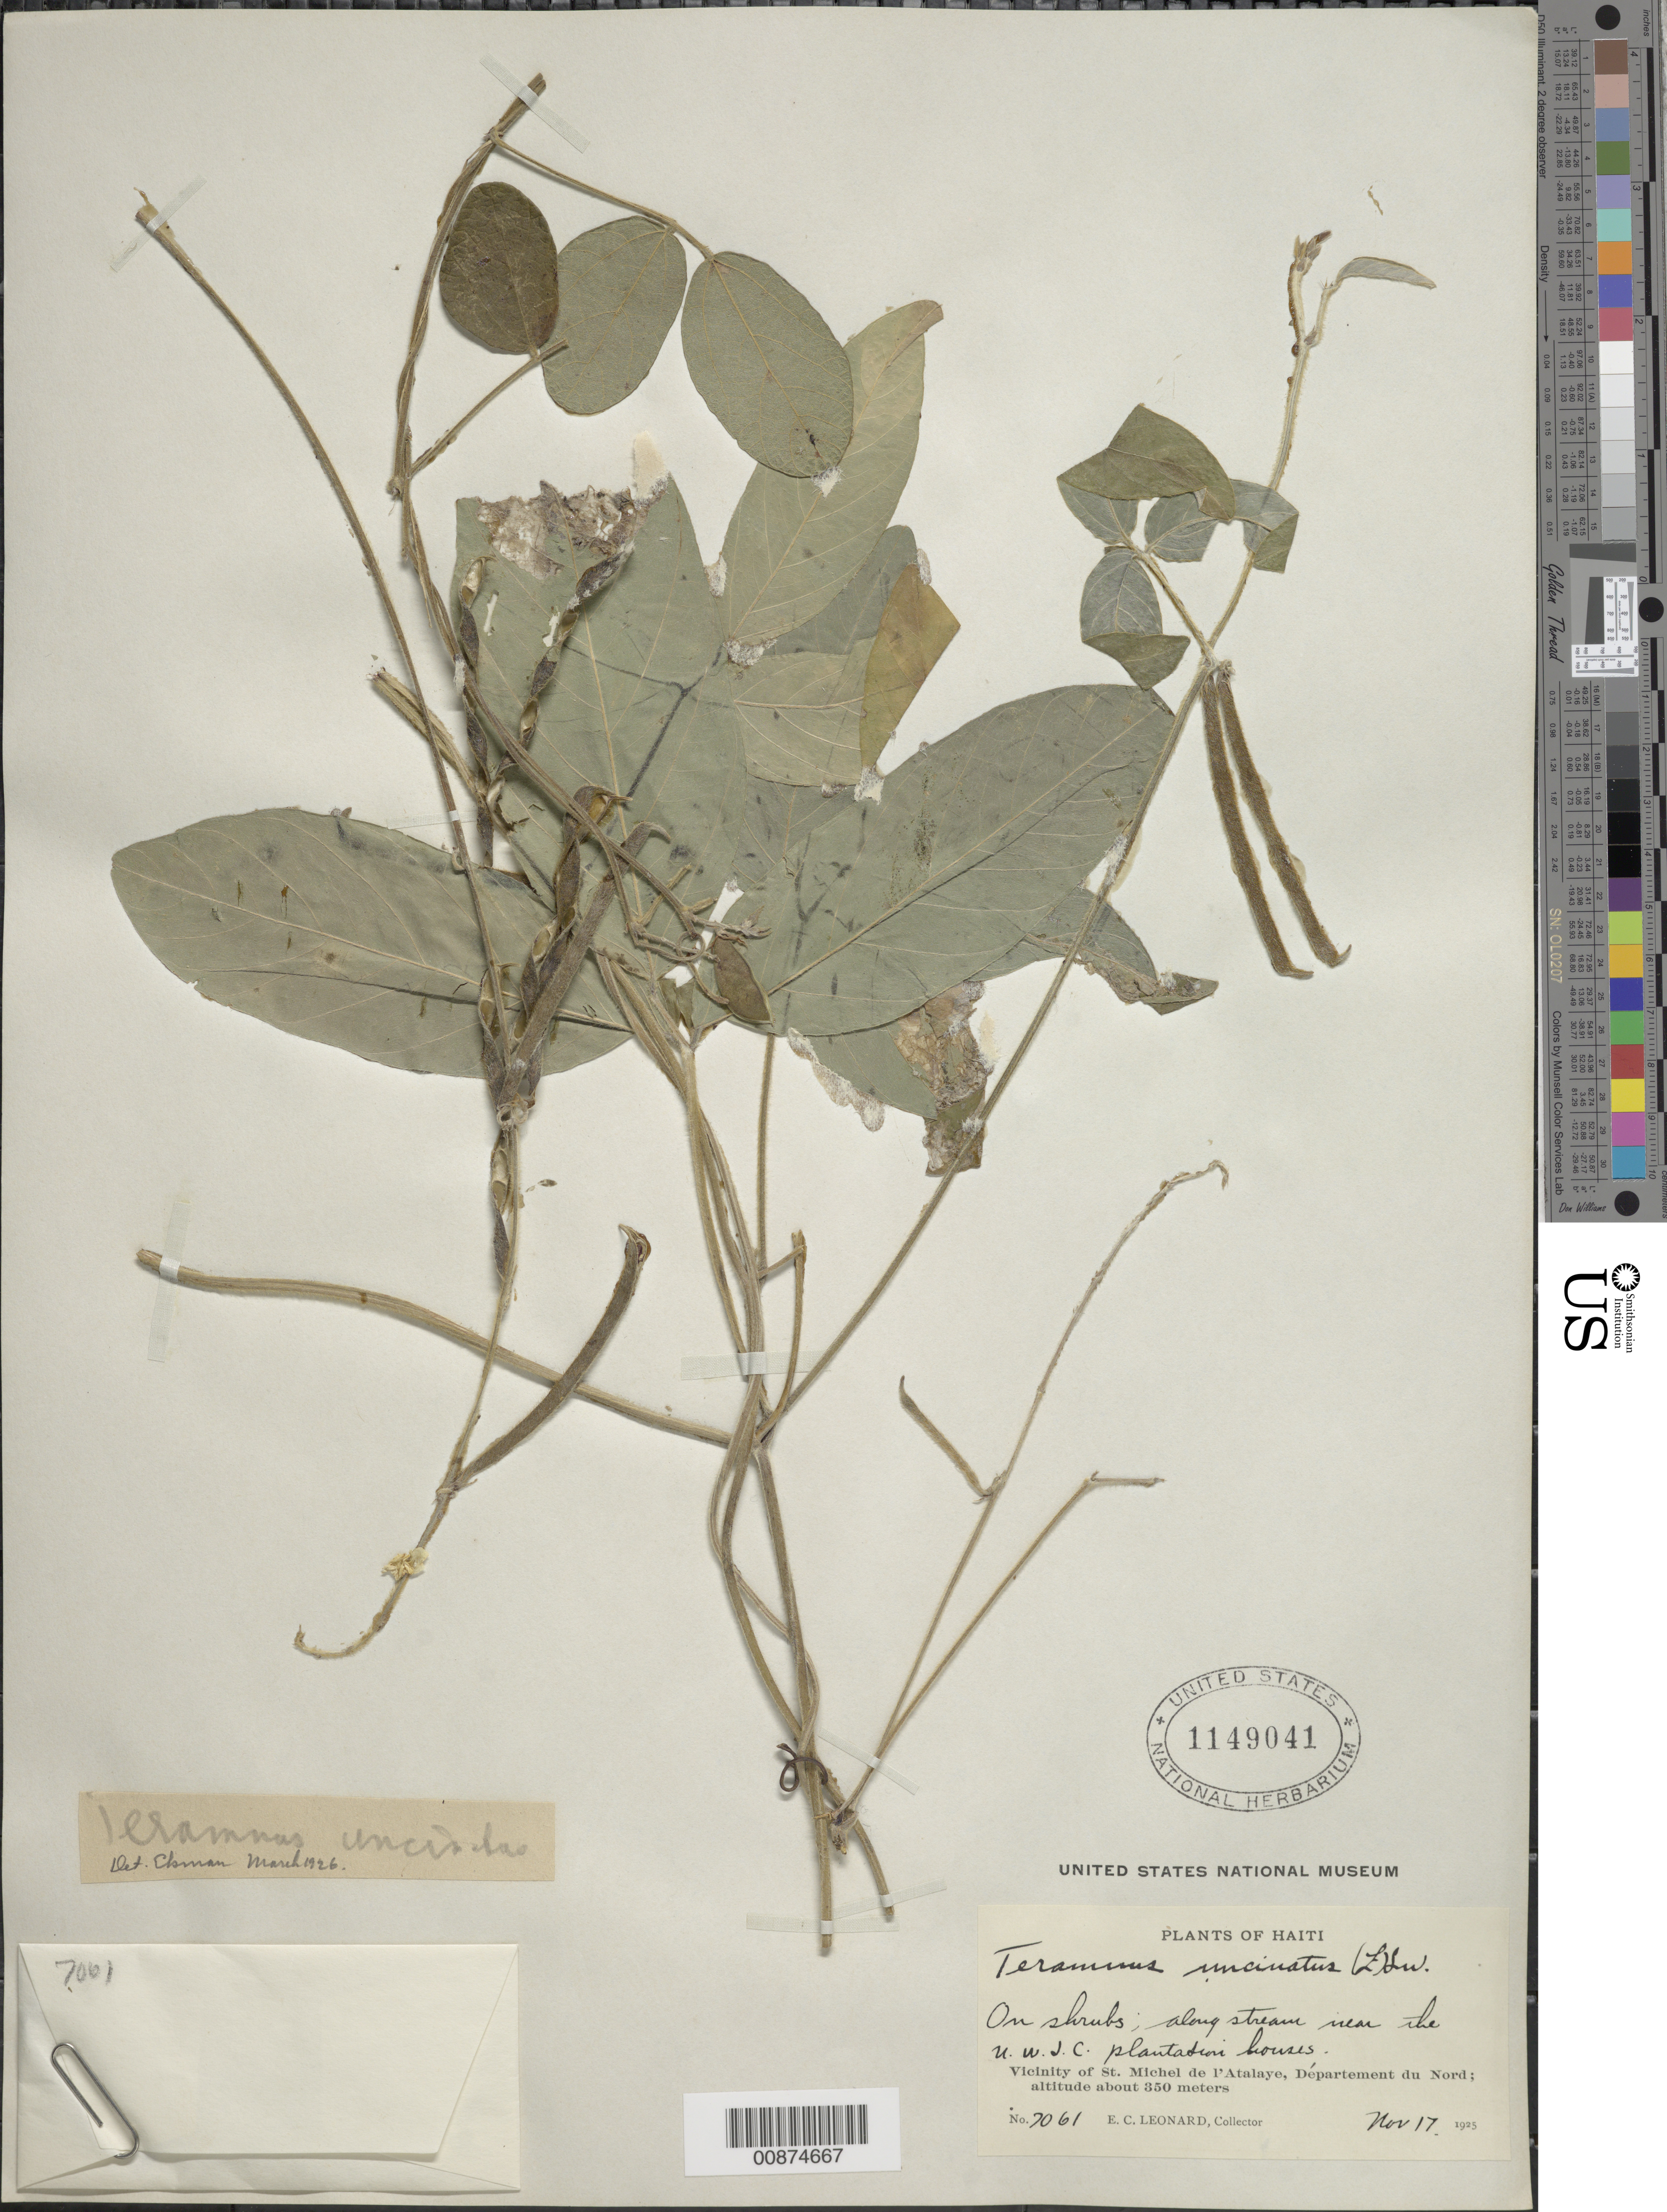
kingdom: Plantae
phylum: Tracheophyta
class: Magnoliopsida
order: Fabales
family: Fabaceae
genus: Teramnus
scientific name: Teramnus uncinatus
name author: (L.) Sw.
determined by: Ekman, E. L.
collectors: E. C. Leonard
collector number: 7061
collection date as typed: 17 Nov 1925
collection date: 1925-11-17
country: Haiti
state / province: Nord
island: Hispaniola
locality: Vicinity of St. Michel de l'Atalaye. Along stream near the U. West Indies Co. plantation houses.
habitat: On shrubs. Along stream.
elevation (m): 350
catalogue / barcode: US 1149041